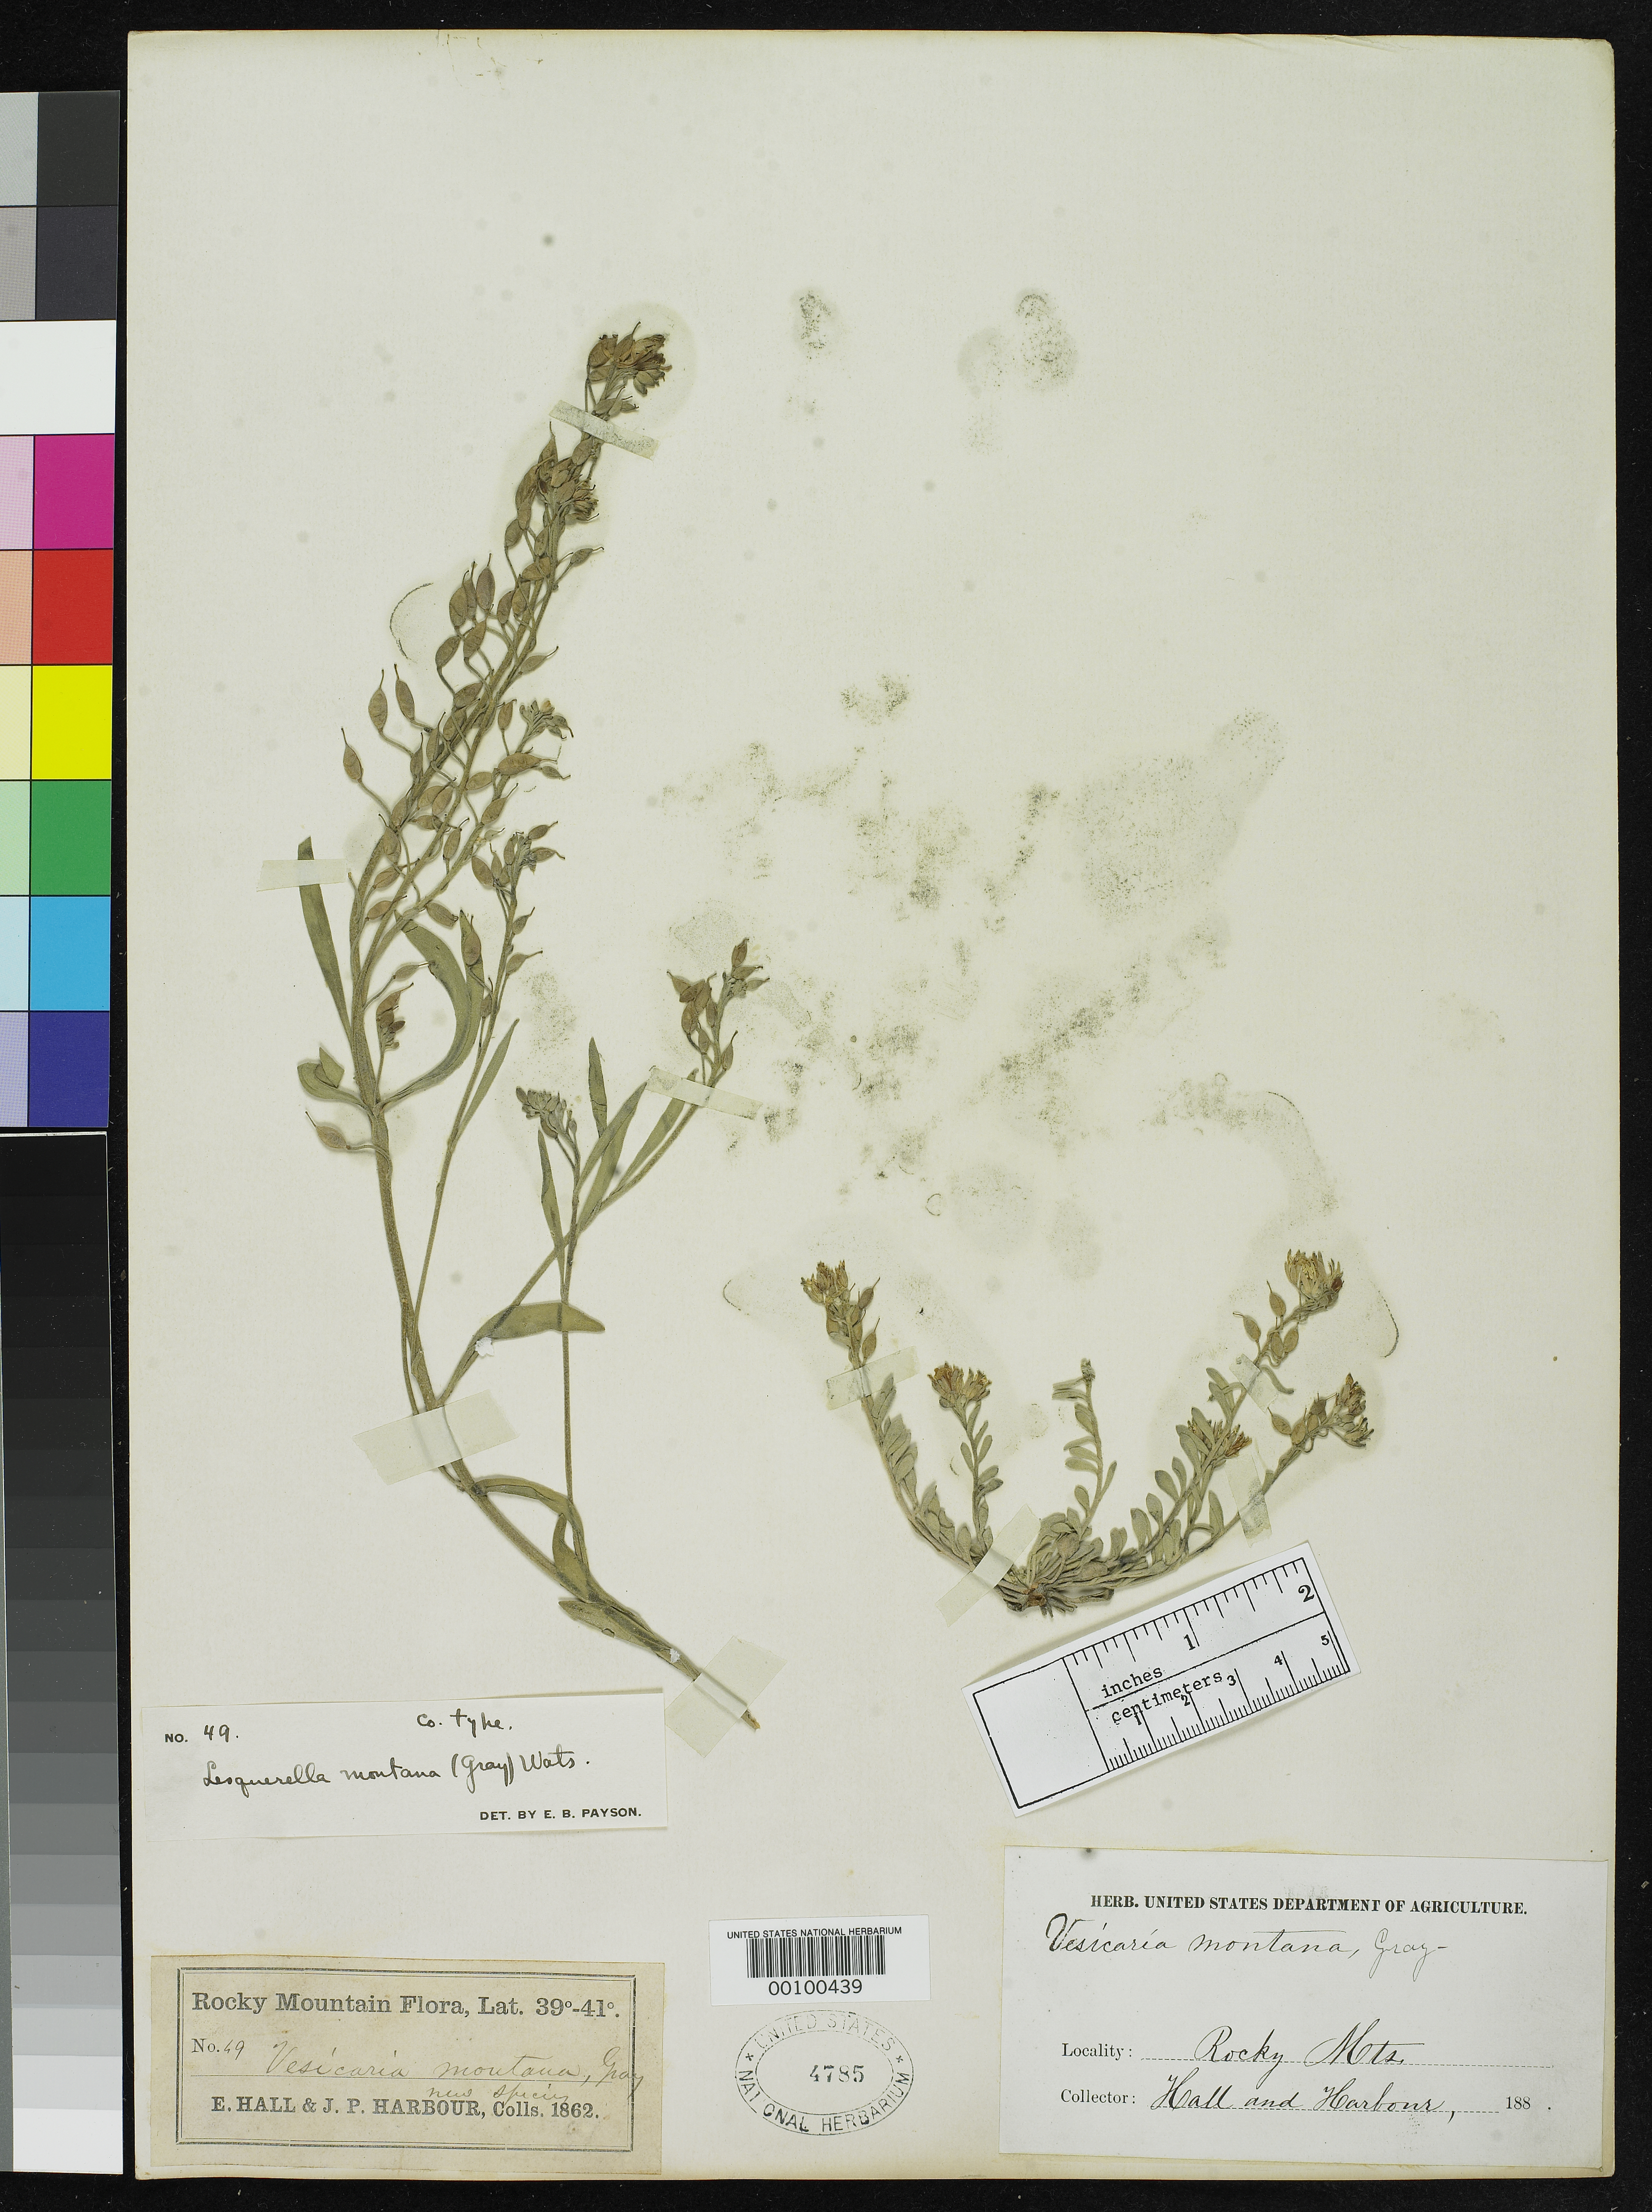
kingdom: Plantae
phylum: Tracheophyta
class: Magnoliopsida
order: Brassicales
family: Brassicaceae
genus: Physaria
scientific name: Physaria montana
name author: A. Gray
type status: Type Collection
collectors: E. Hall & J. Harbour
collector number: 49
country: United States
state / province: Colorado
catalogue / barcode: US 4785